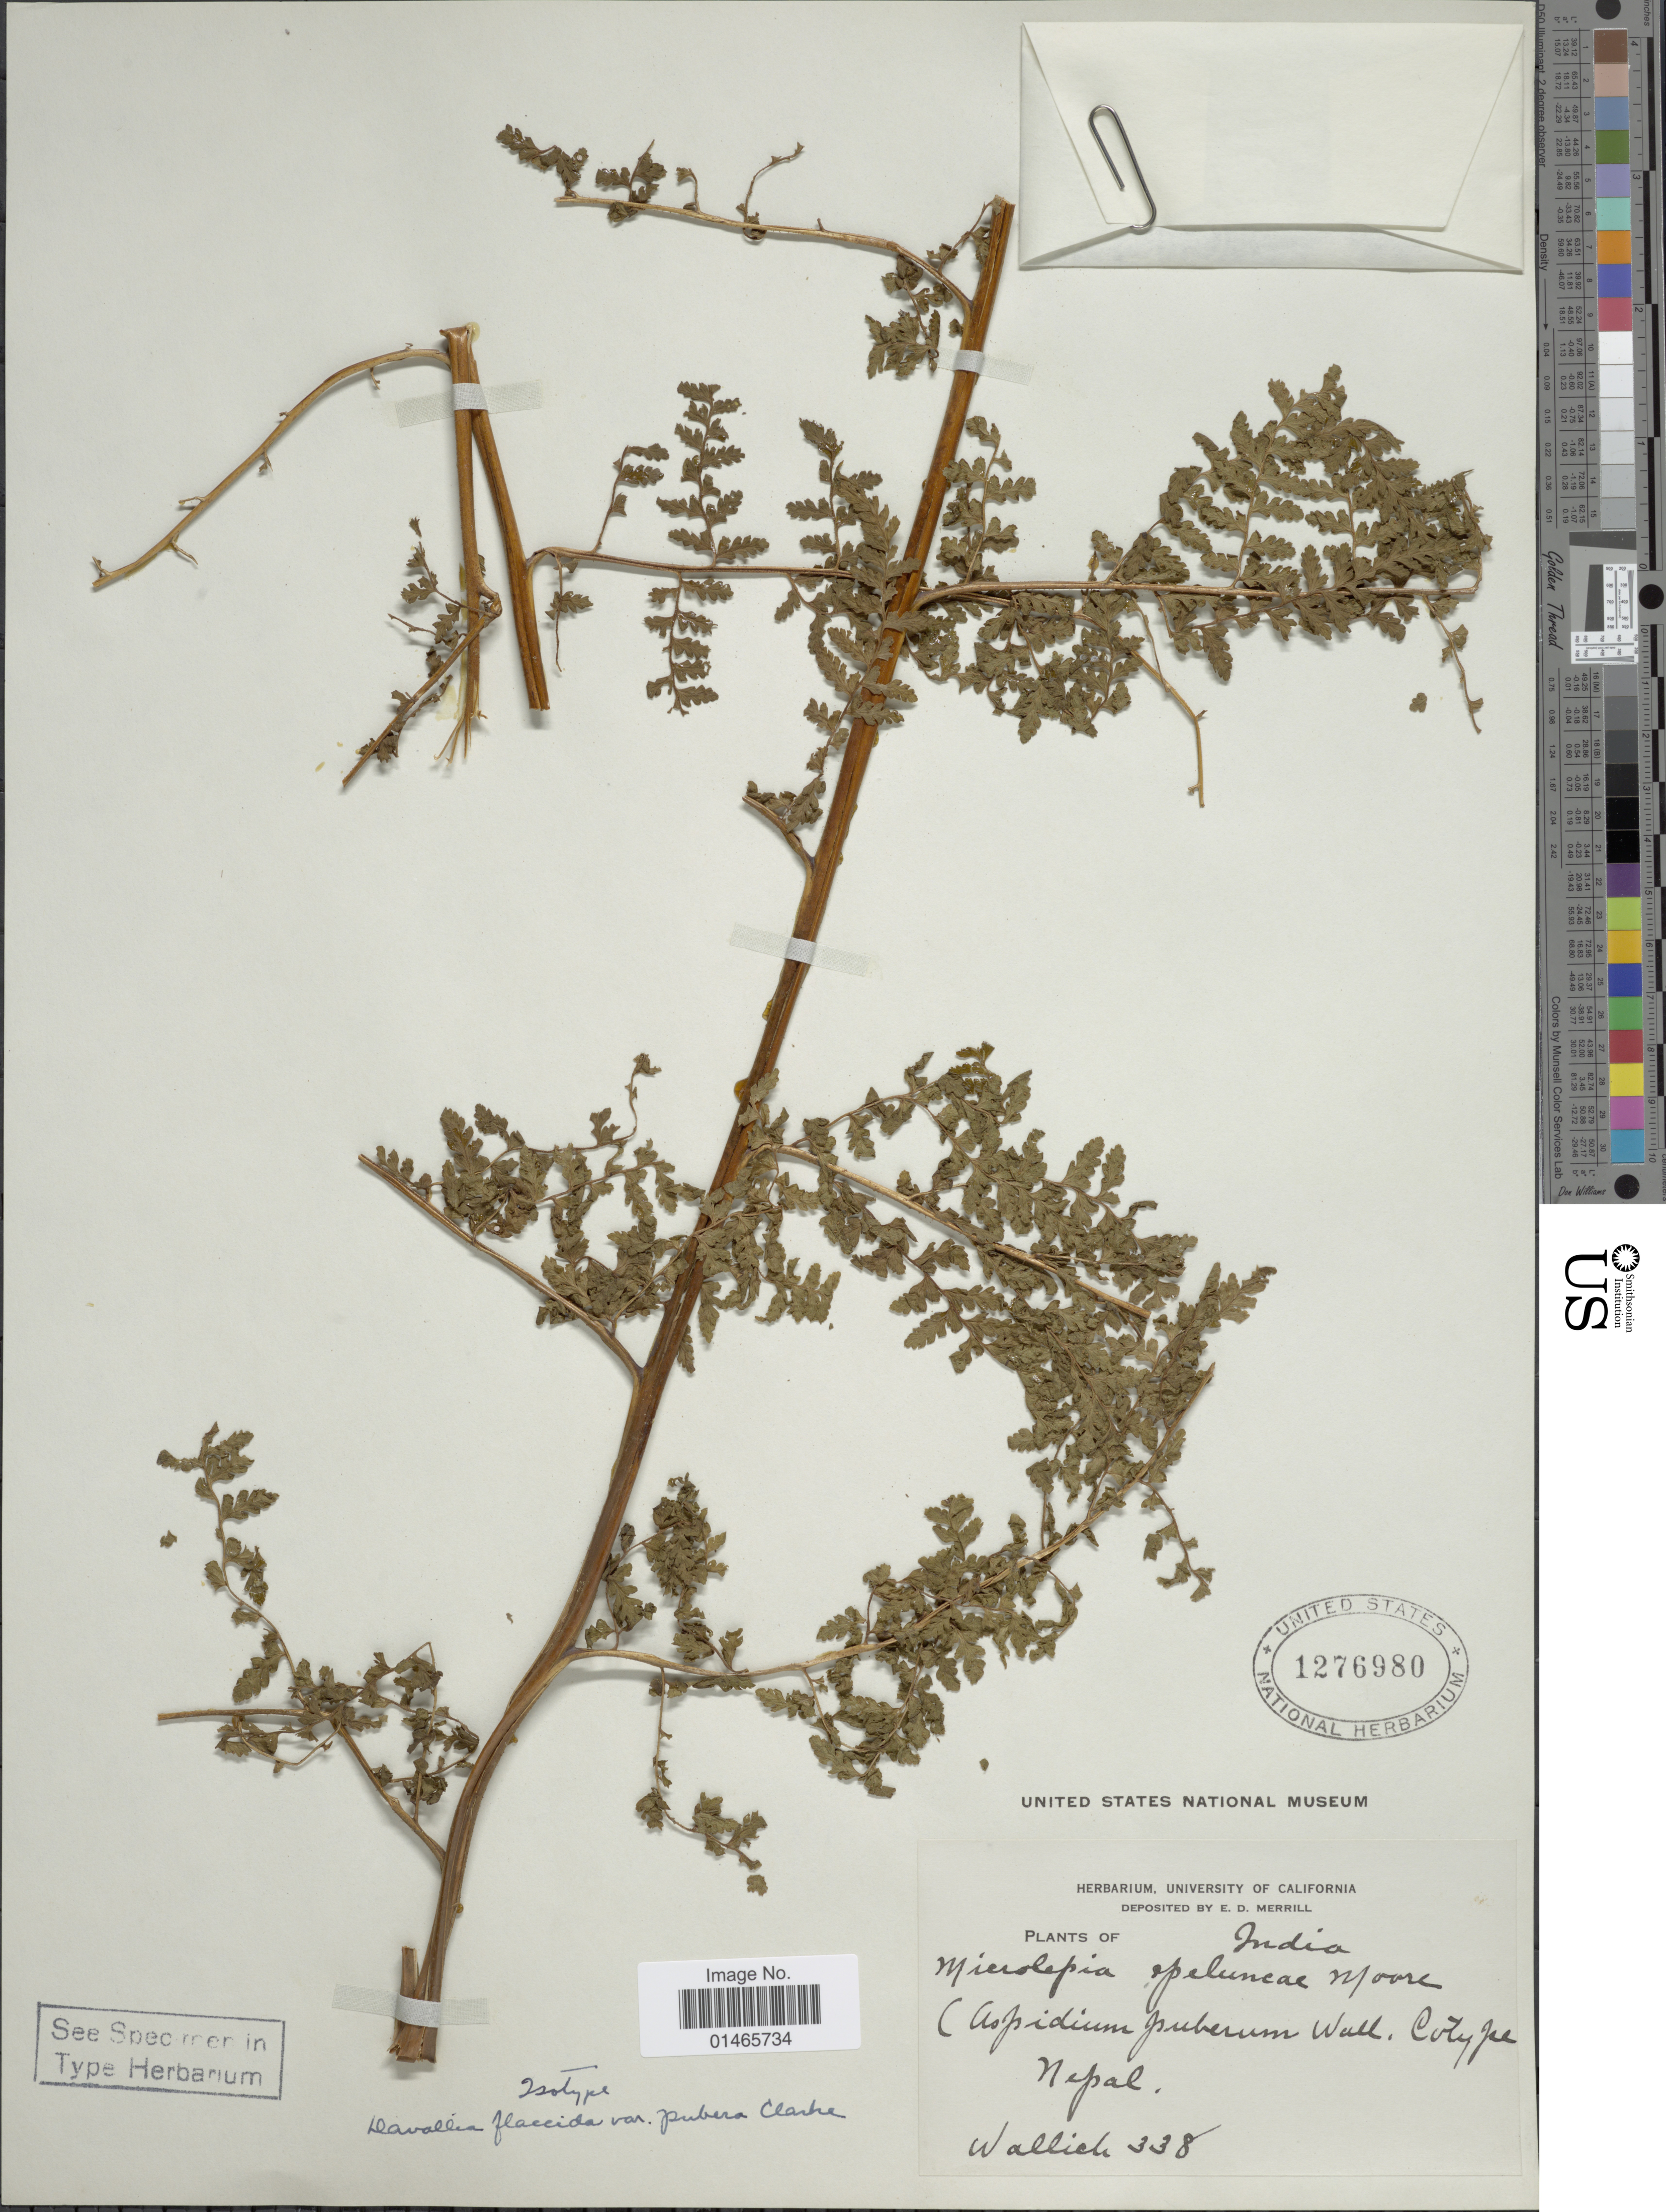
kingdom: Plantae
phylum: Tracheophyta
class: Polypodiopsida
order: Polypodiales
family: Dennstaedtiaceae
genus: Microlepia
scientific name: Microlepia speluncae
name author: (L.) T. Moore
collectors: -- Wallich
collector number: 338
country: Nepal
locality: Plants of India, Nepal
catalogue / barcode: US 1276980